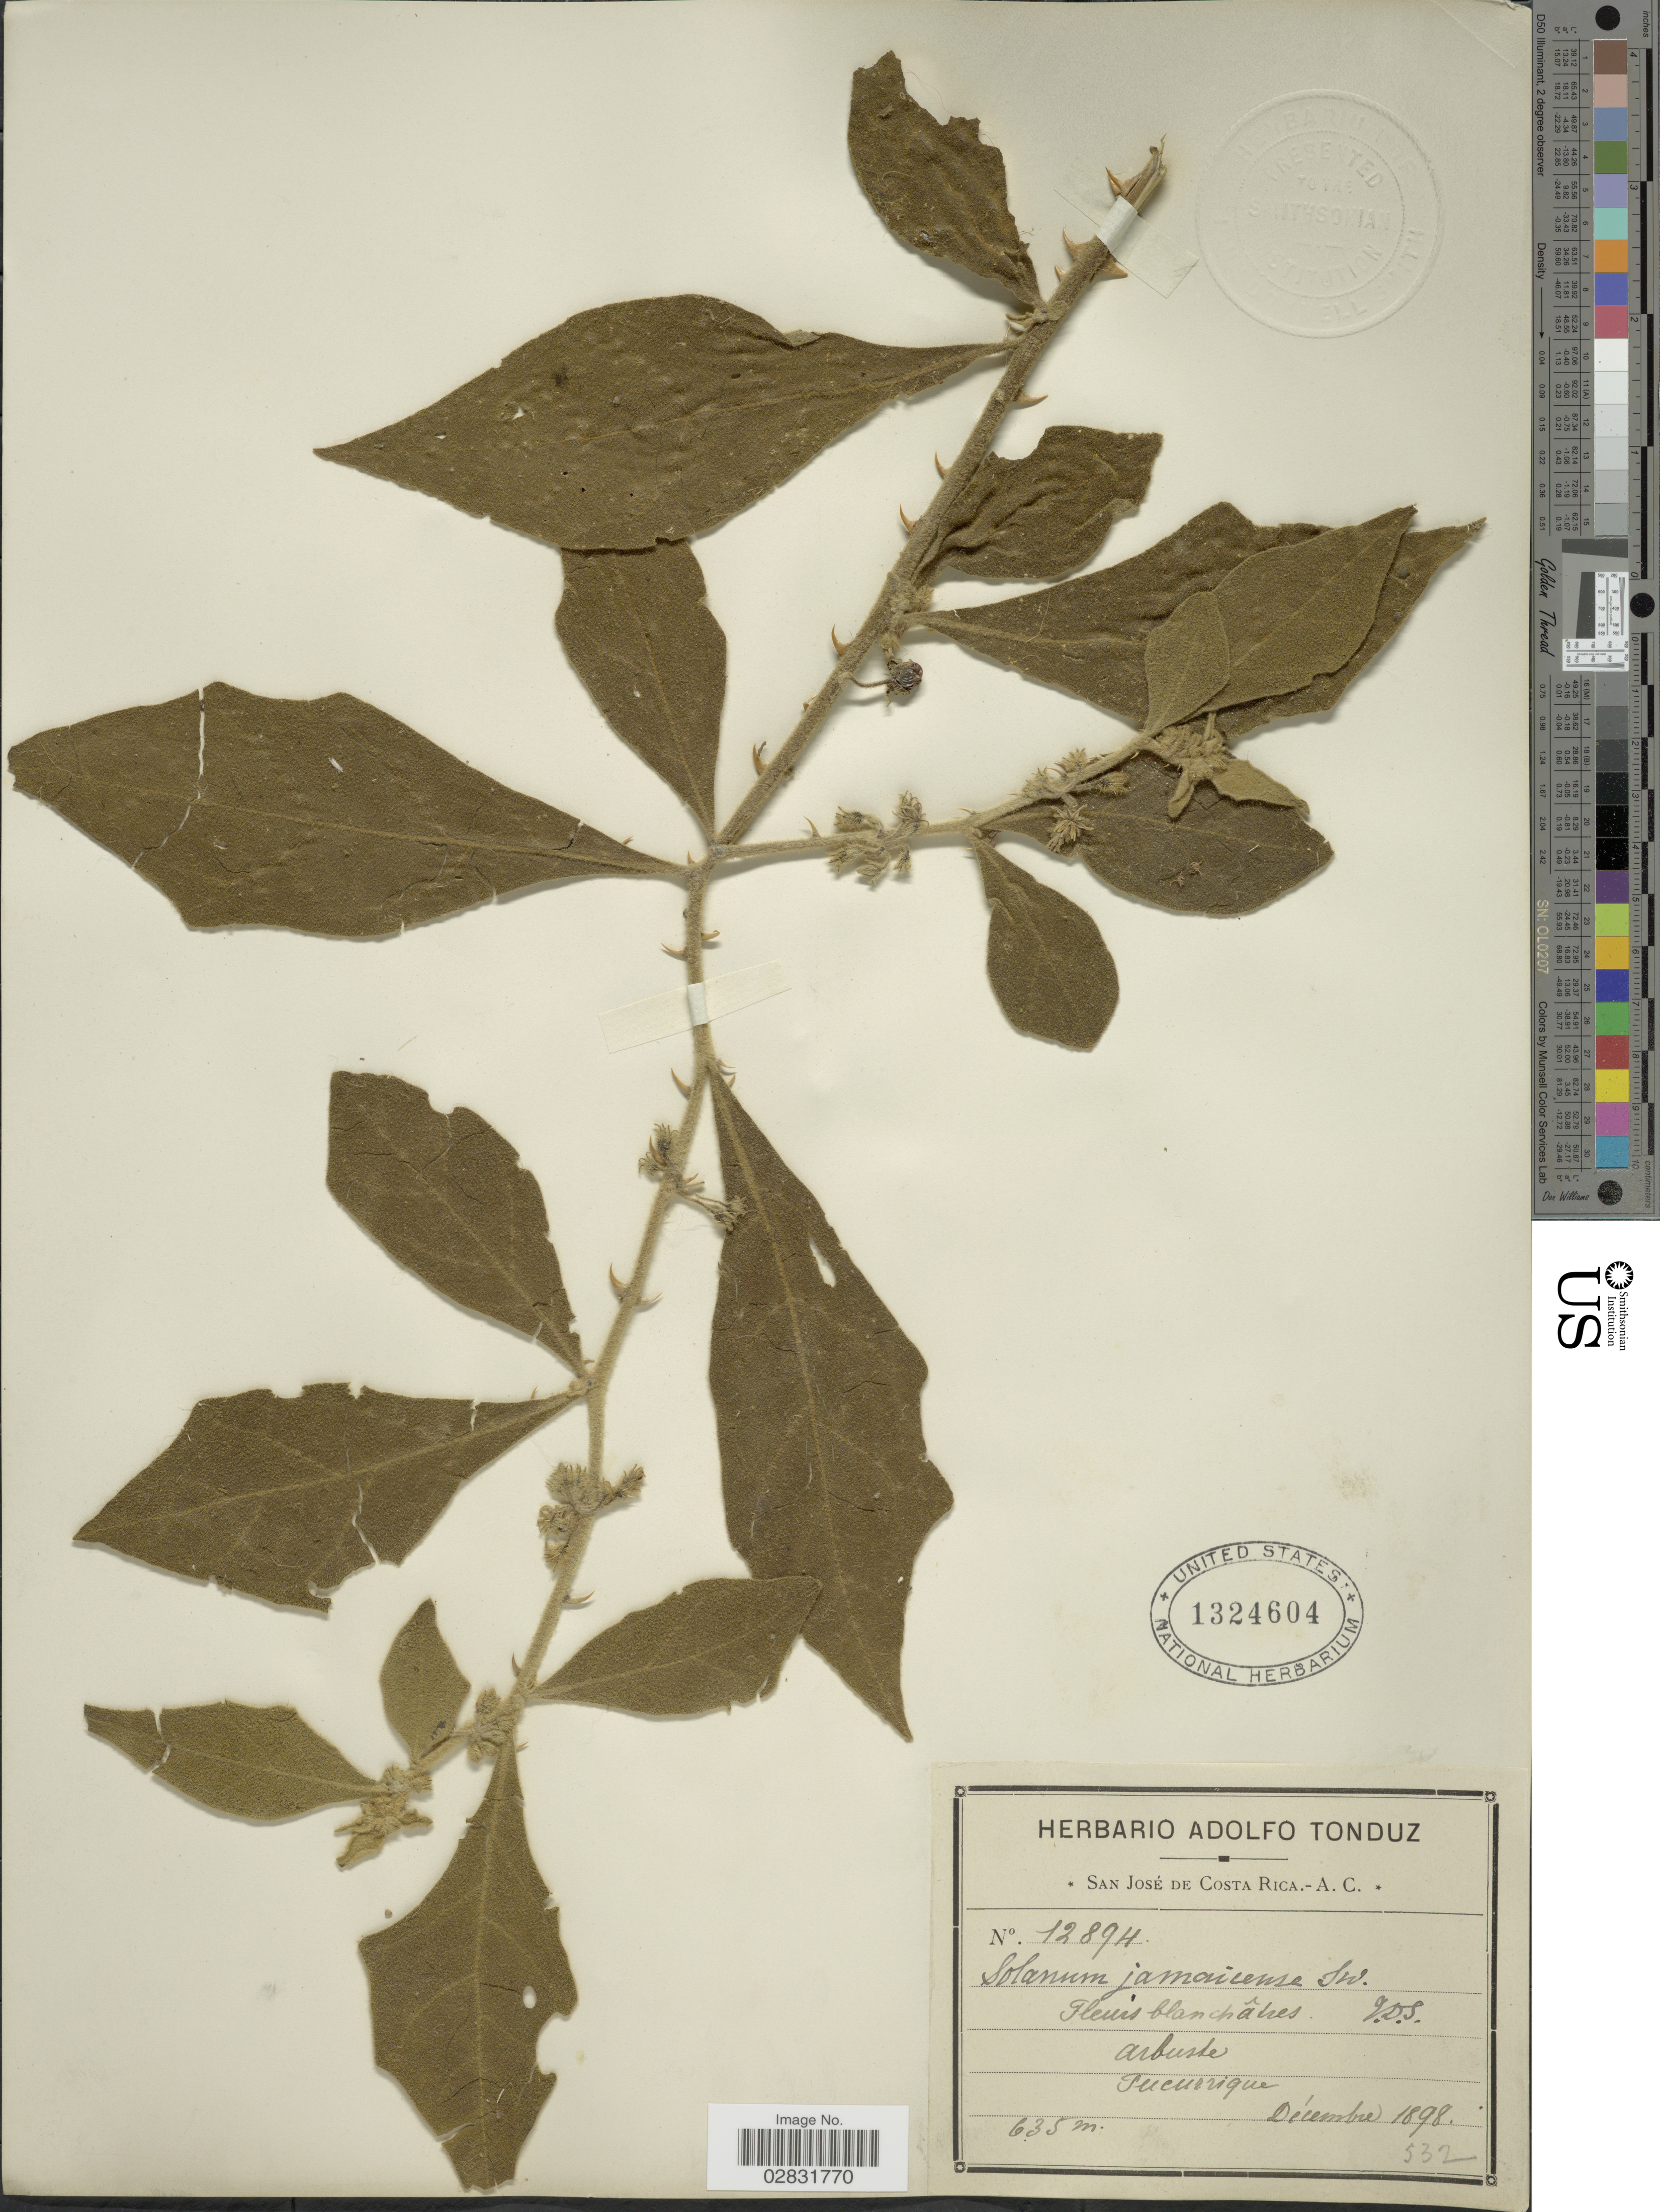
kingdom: Plantae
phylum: Tracheophyta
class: Magnoliopsida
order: Solanales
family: Solanaceae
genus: Solanum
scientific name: Solanum jamaicense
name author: Mill.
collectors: ex Herb. Adolfo Tonduz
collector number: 12894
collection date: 1898-12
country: Costa Rica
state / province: Cartago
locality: Tucurrique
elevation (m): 635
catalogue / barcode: US 1324604